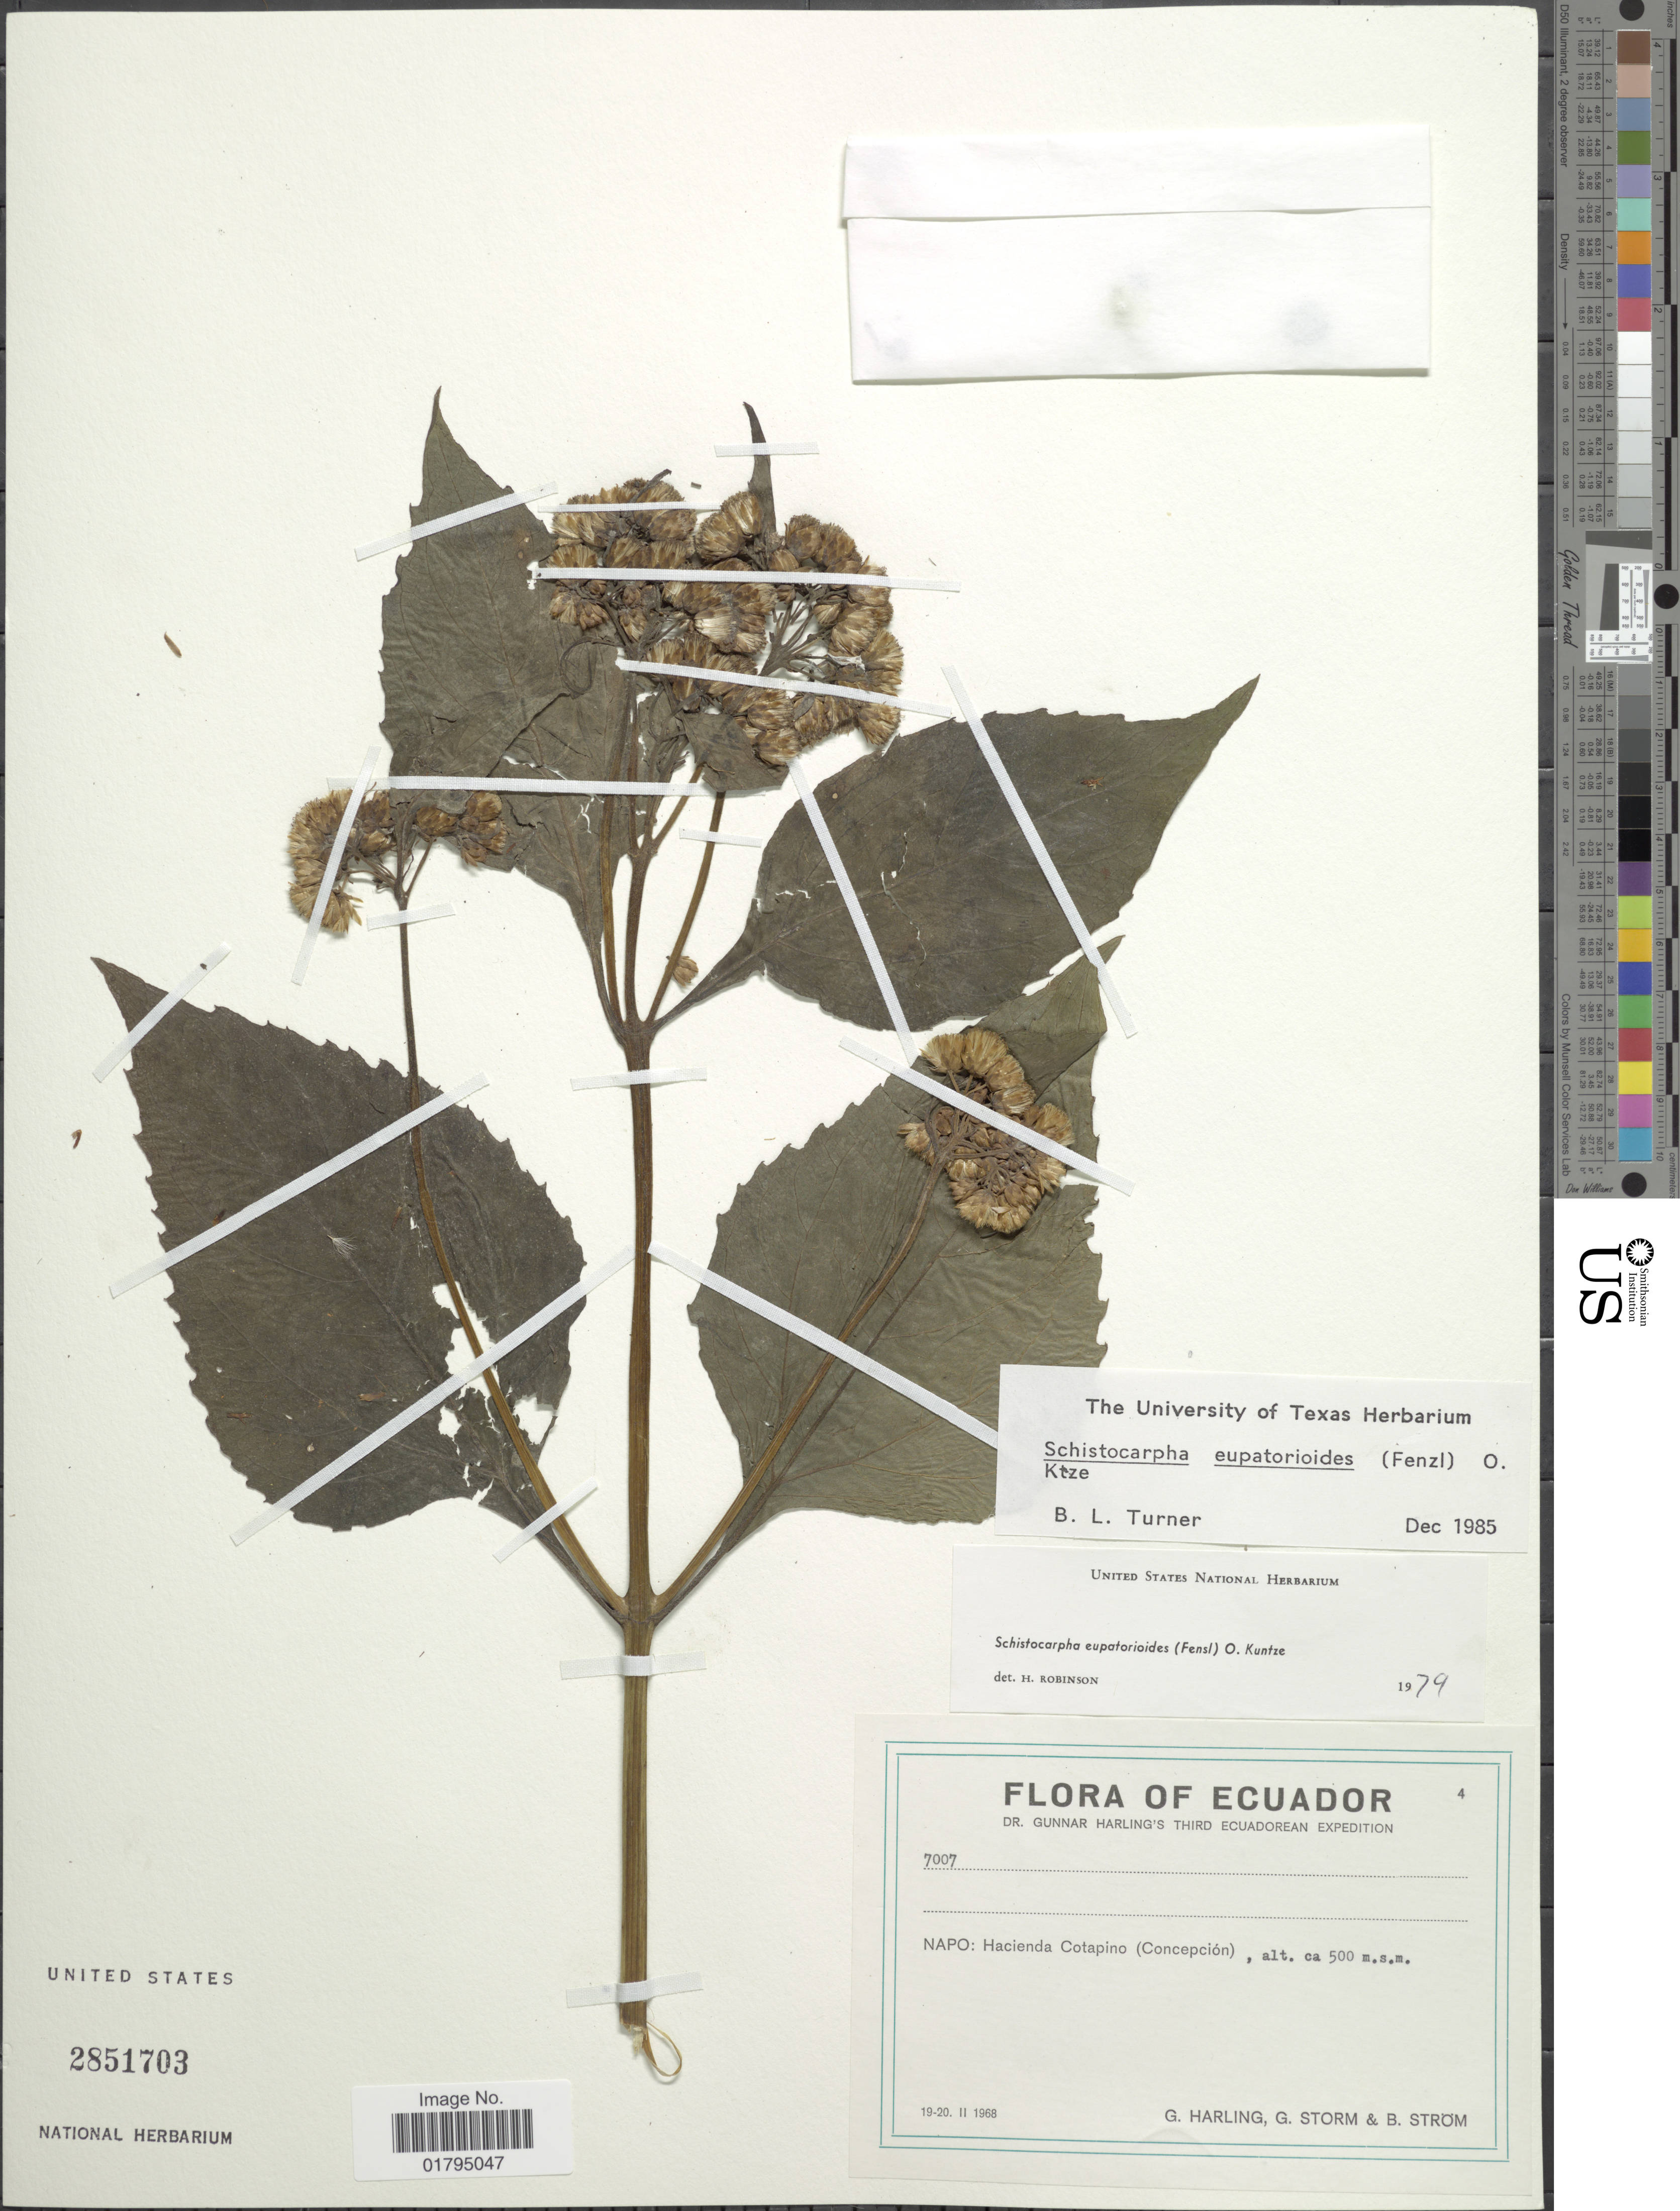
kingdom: Plantae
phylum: Tracheophyta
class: Magnoliopsida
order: Asterales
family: Asteraceae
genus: Schistocarpha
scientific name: Schistocarpha eupatorioides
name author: (Fenzl) Kuntze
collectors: G. Harling, G. Storm & B. Strom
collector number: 7007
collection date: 1968-02-19/1968-02-20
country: Ecuador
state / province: Napo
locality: Napo: Hacienda Cotapino (Concepcion).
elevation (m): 500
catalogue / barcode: US 2851703